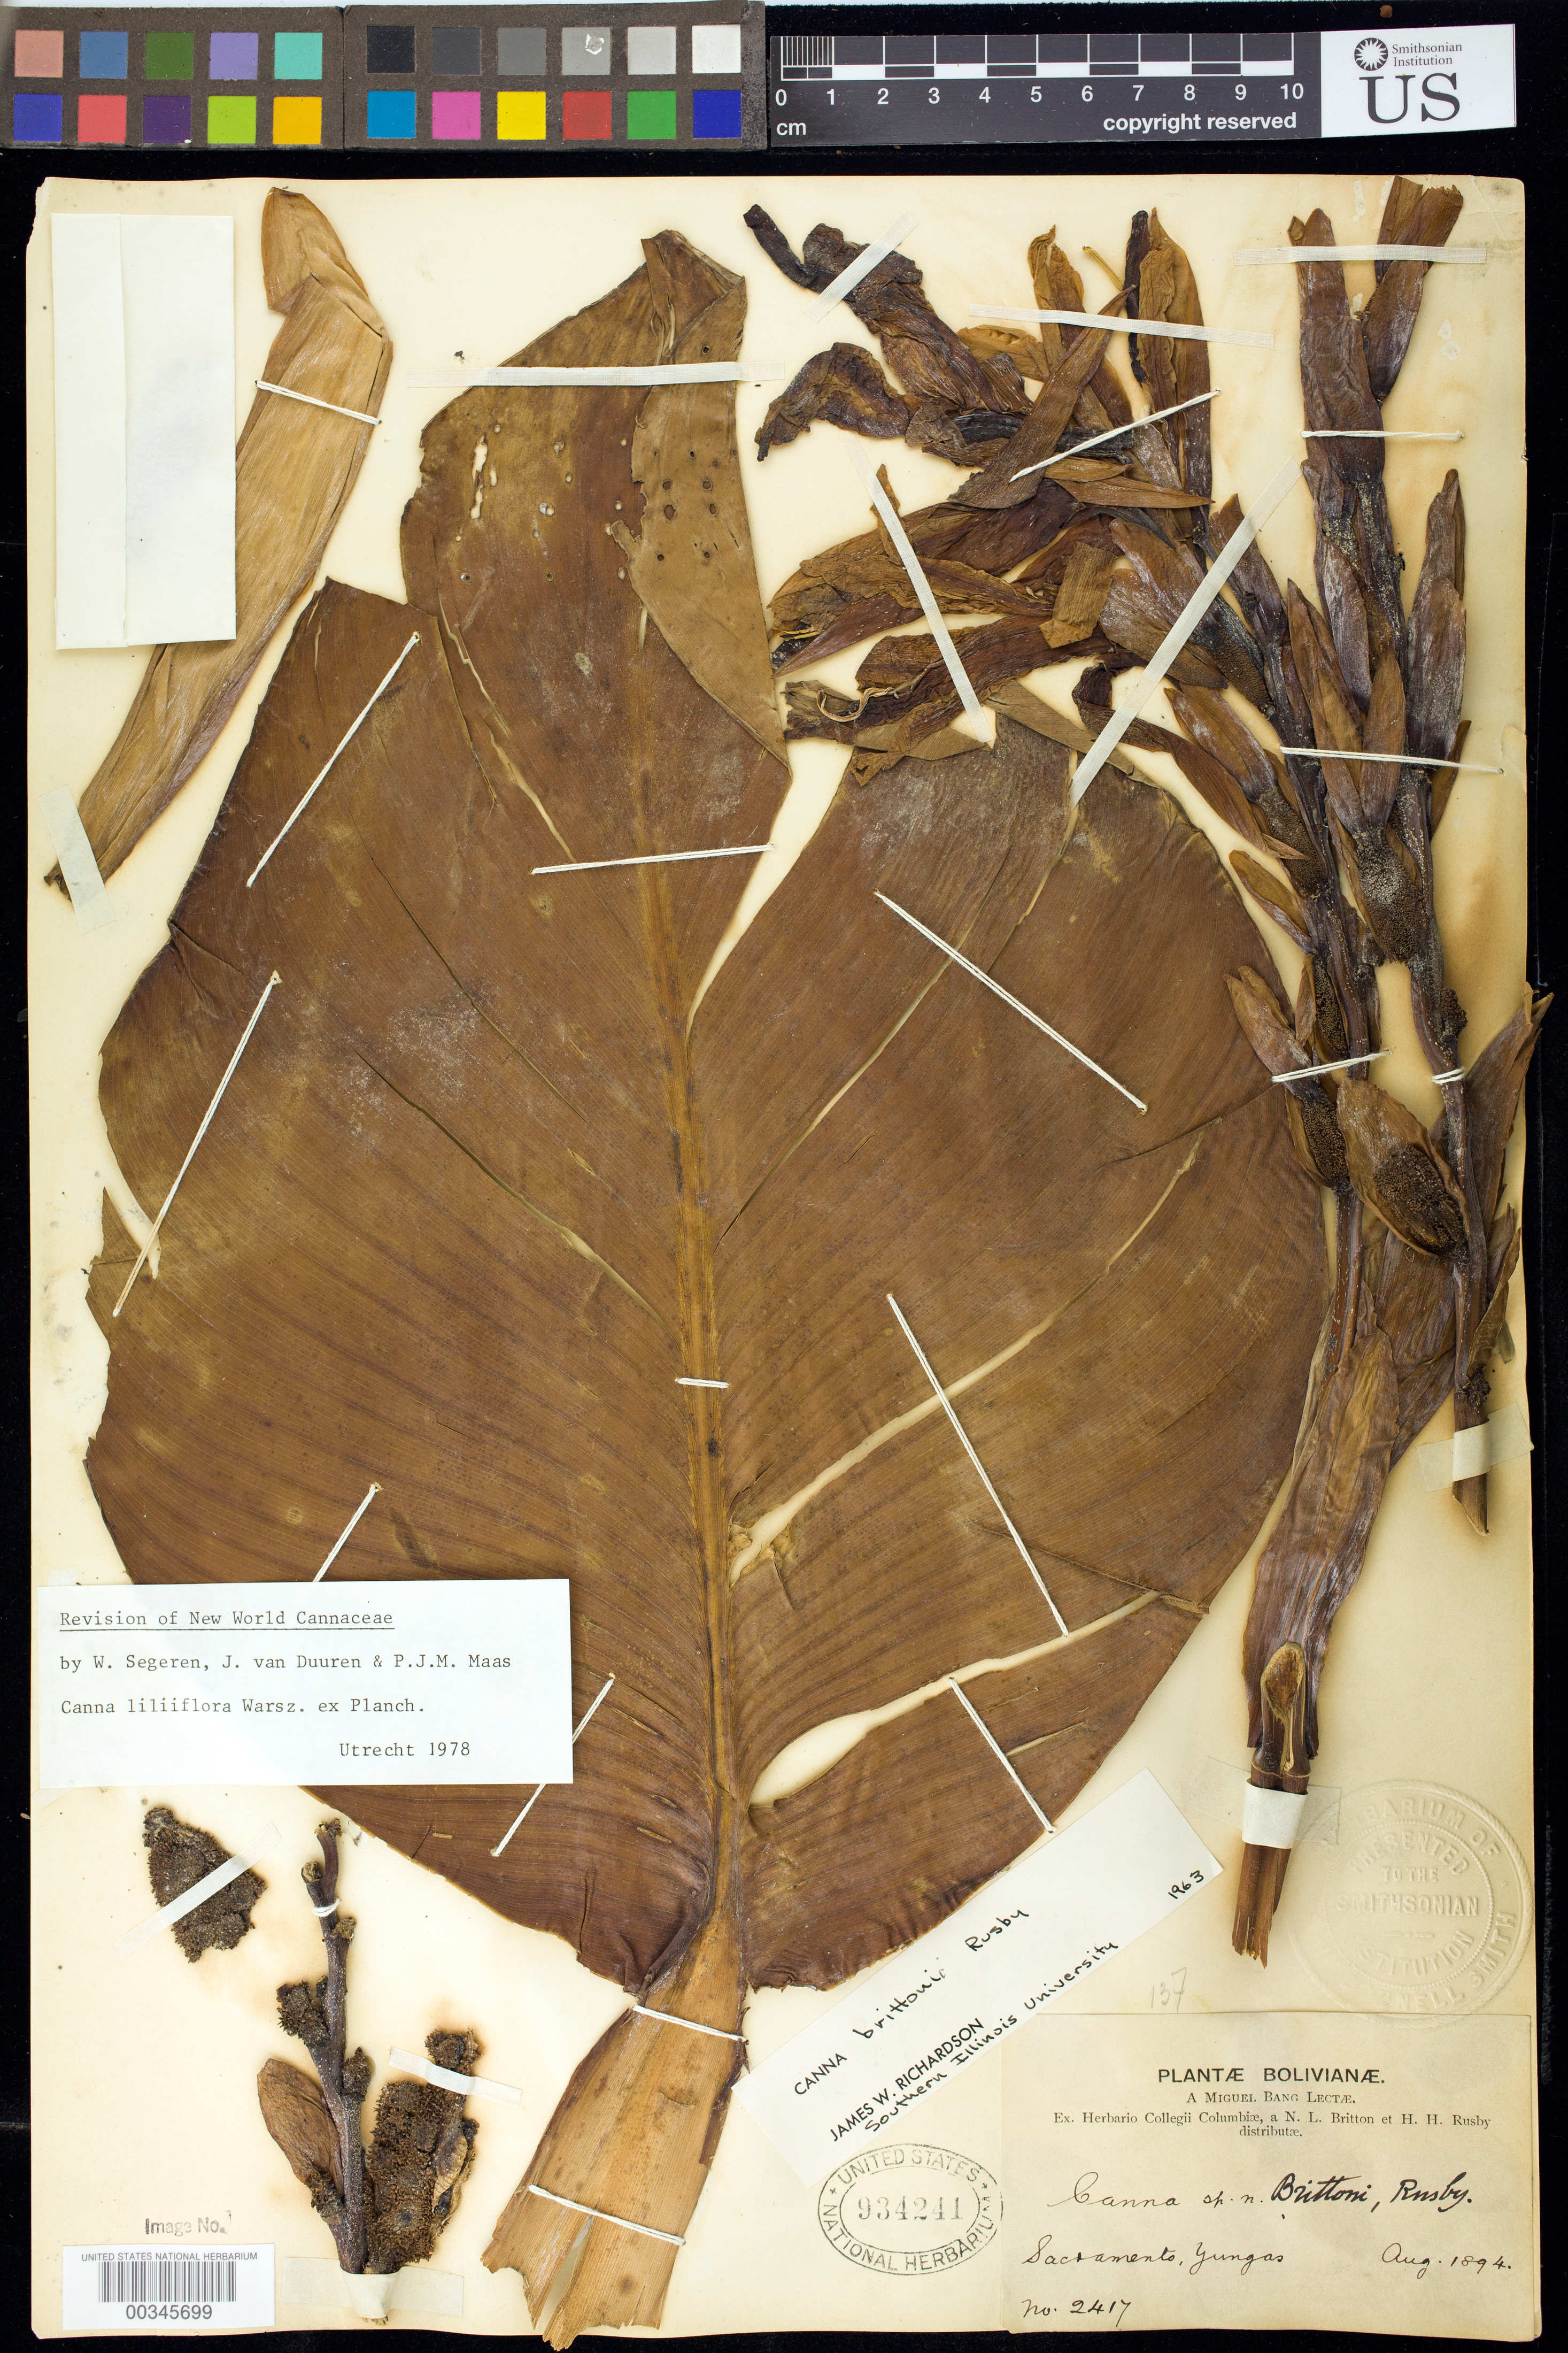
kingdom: Plantae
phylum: Tracheophyta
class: Liliopsida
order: Zingiberales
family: Cannaceae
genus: Canna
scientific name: Canna liliiflora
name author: Warsz. ex Planch.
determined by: Segeren, W.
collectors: M. Bang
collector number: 2417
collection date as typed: Aug 1894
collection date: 1894-08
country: Bolivia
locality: Sacramento, Yungas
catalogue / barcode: US 934241